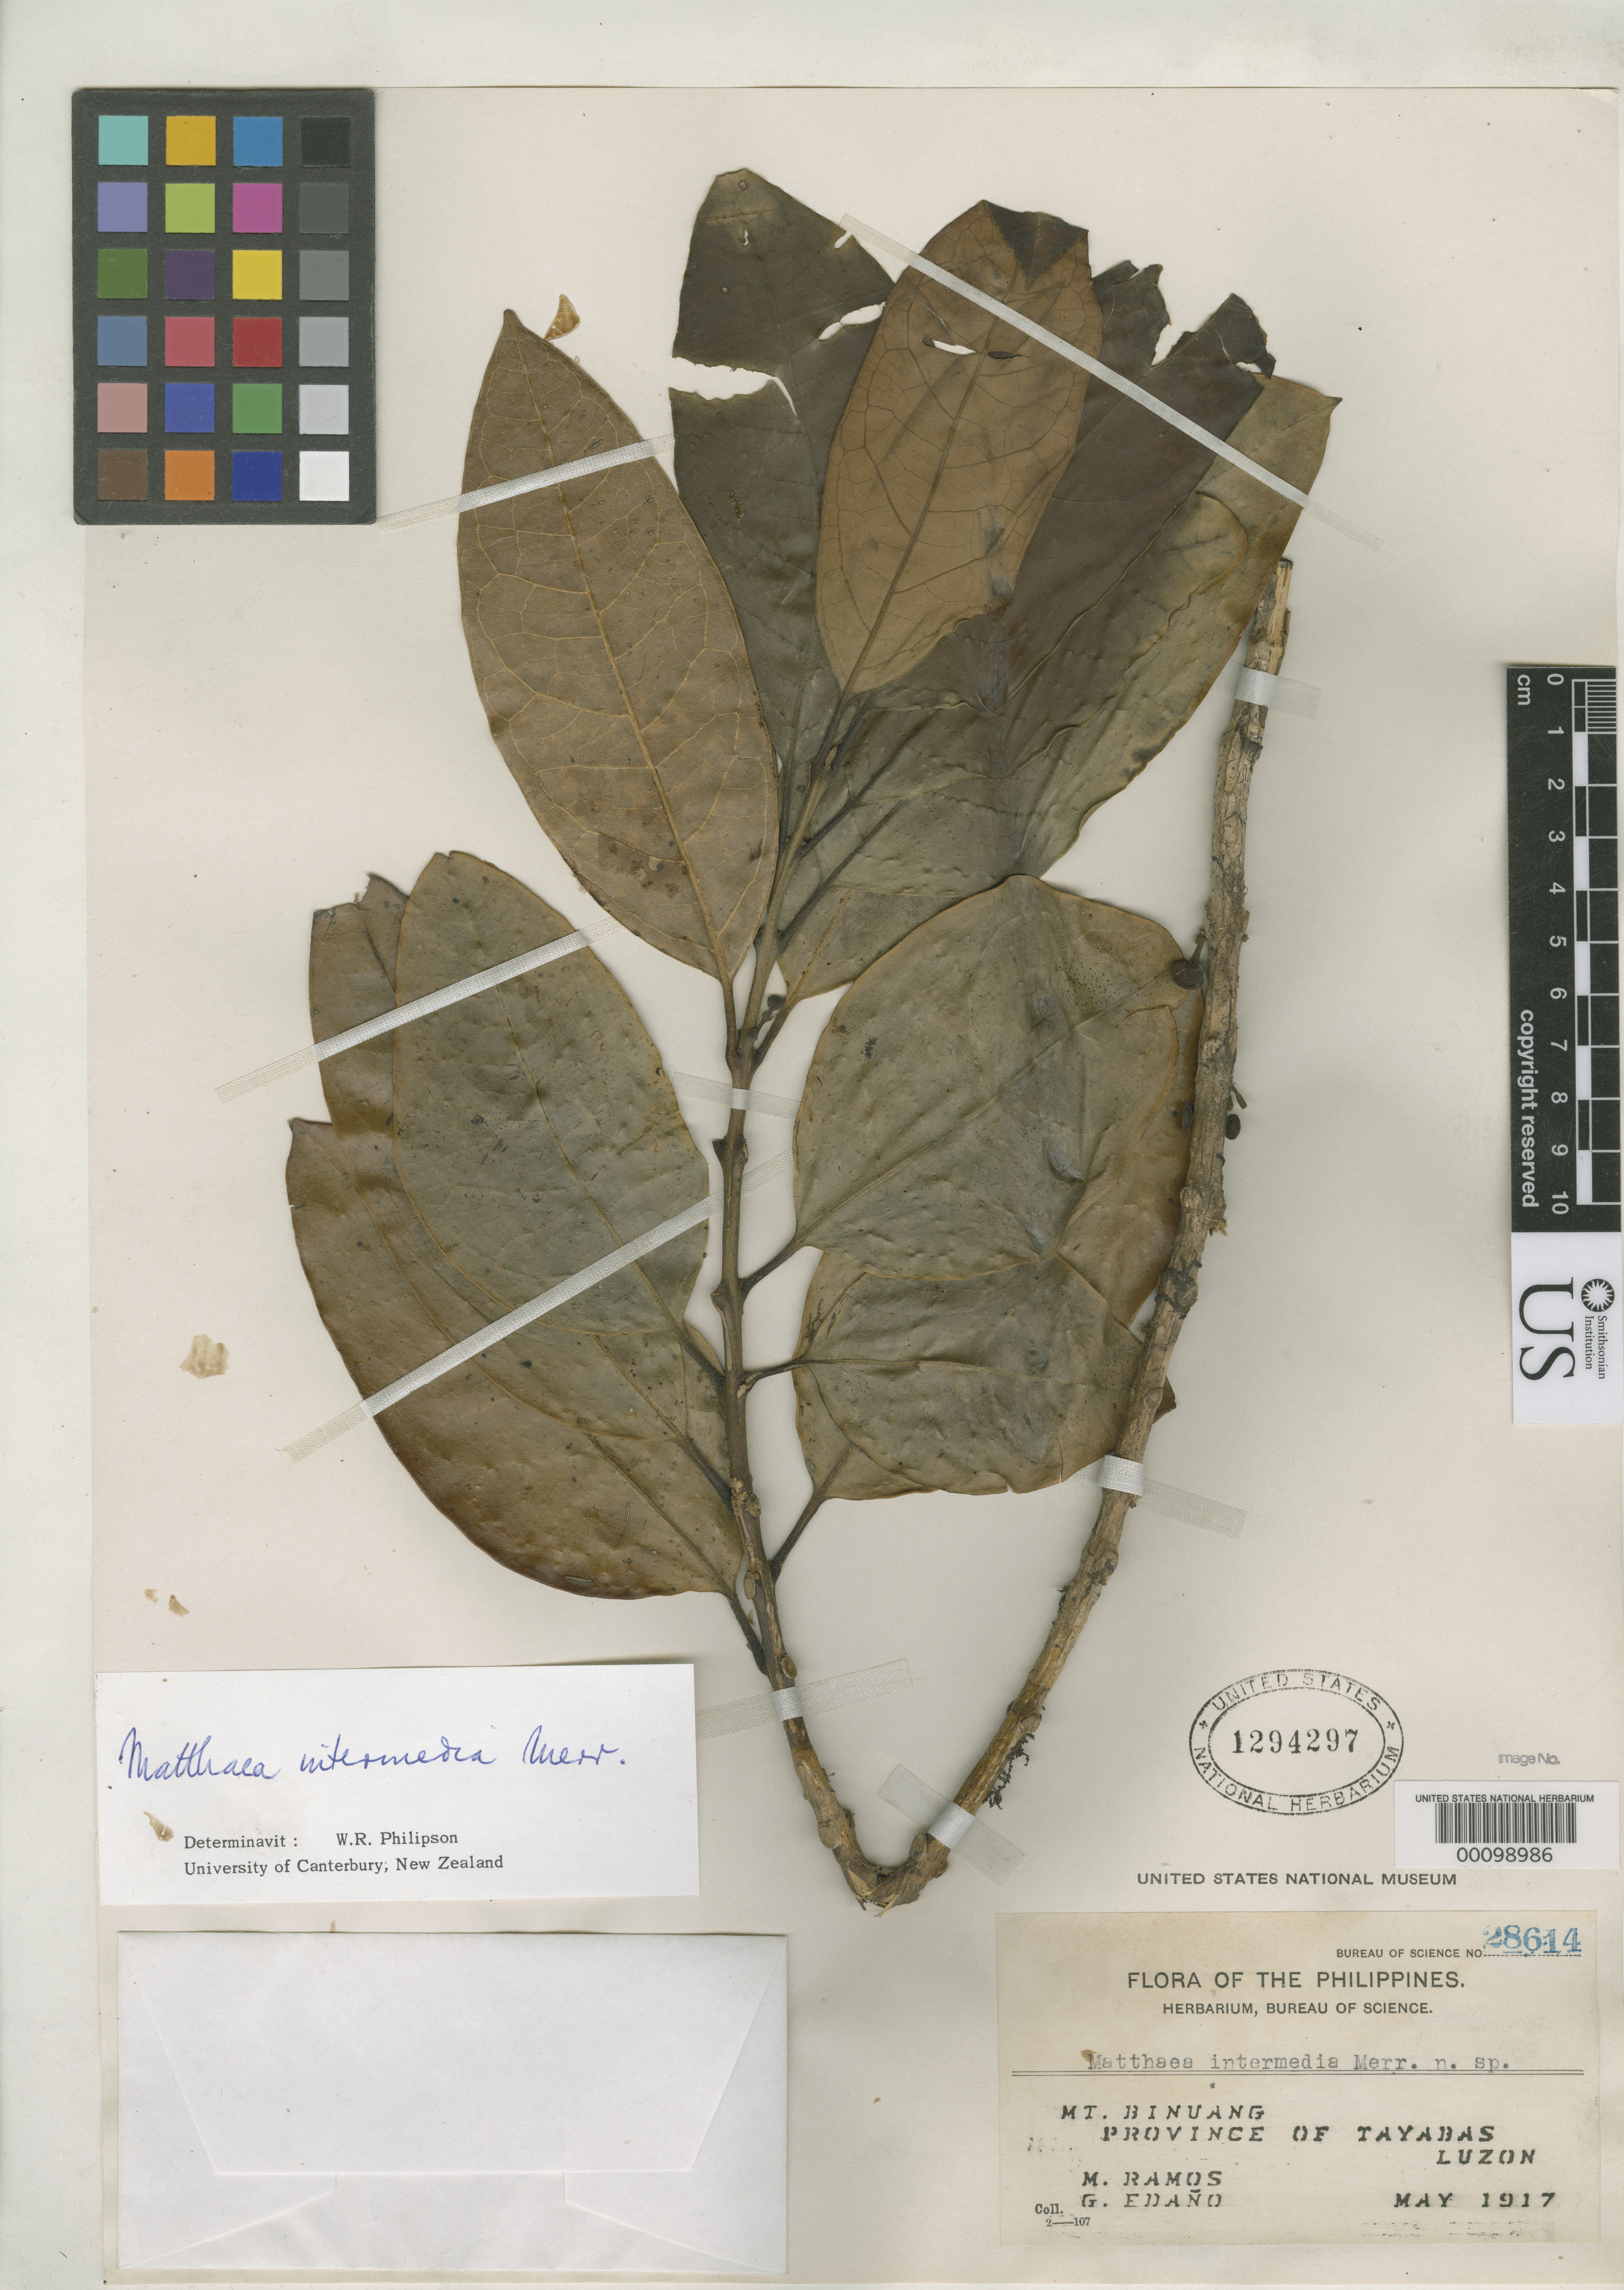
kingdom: Plantae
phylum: Tracheophyta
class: Magnoliopsida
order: Laurales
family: Monimiaceae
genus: Matthaea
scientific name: Matthaea intermedia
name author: Merr.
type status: Isotype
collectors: M. Ramos & G. E. Edaño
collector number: Bur. Sci. 28614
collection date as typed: May 1917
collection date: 1917-05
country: Philippines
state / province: Calabarzon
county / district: Quezon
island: Luzon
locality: Mt. Binuang.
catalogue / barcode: US 1294297